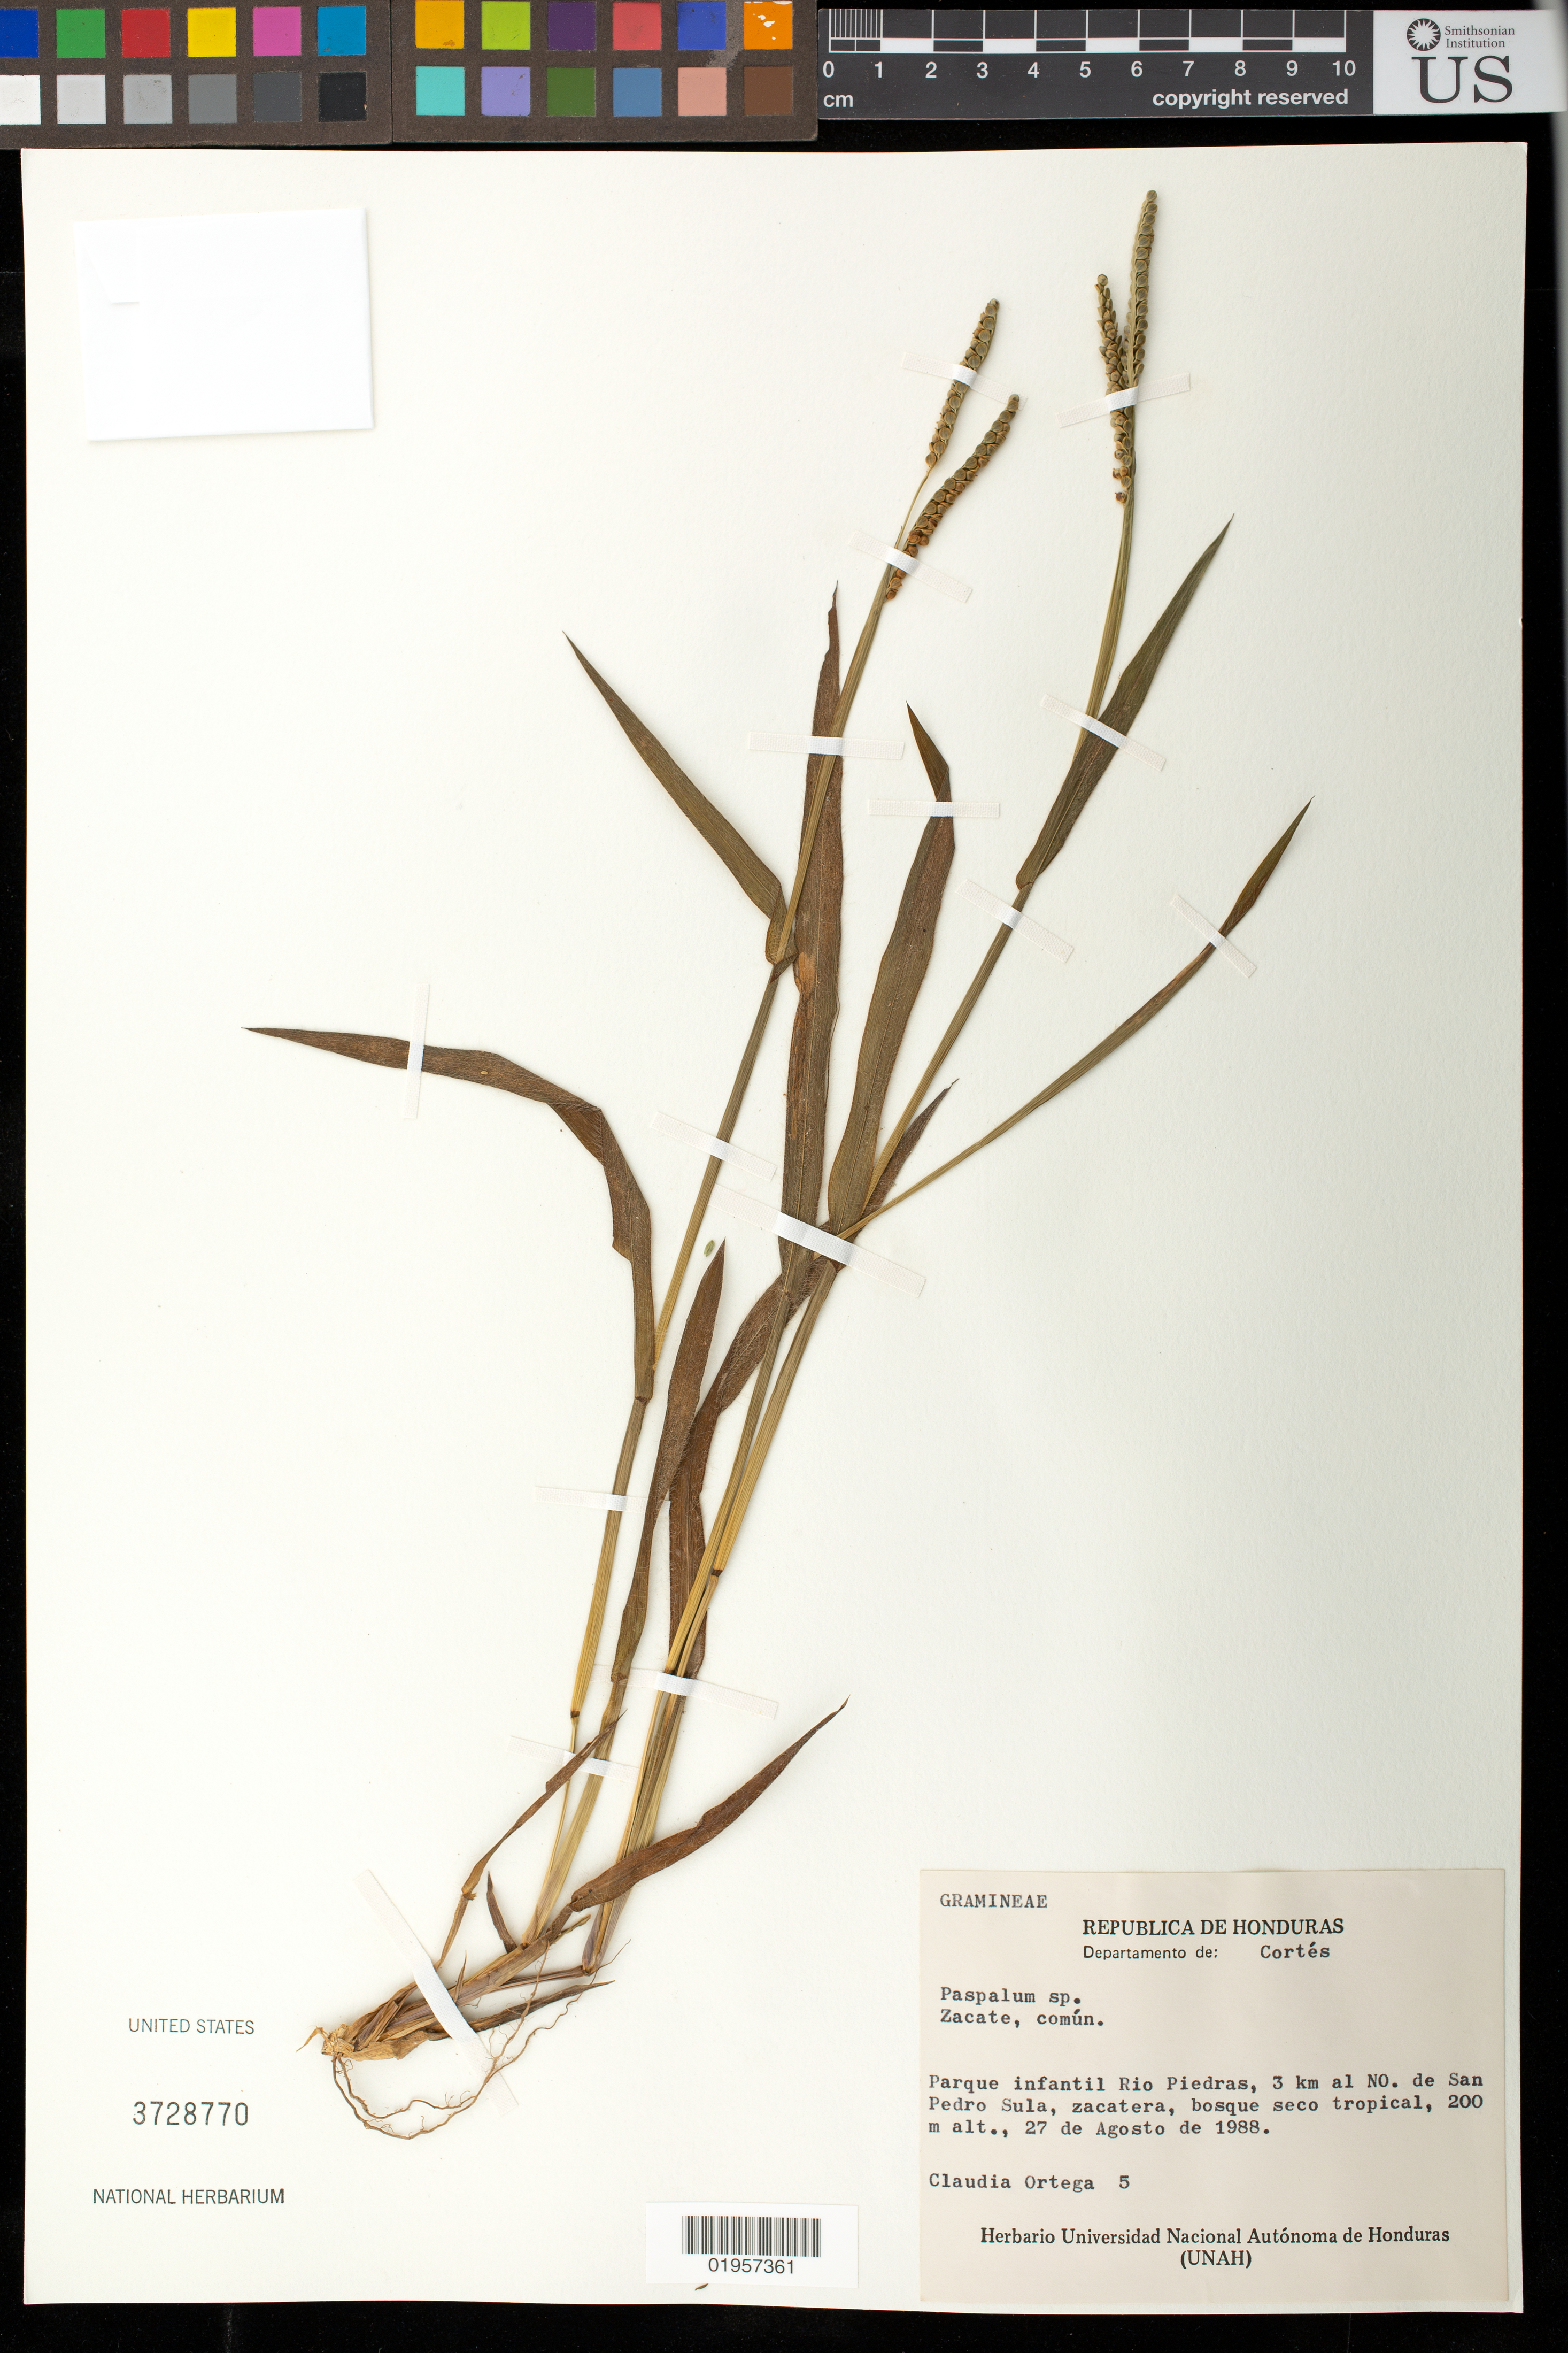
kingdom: Plantae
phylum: Tracheophyta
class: Liliopsida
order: Poales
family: Poaceae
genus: Paspalum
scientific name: Paspalum sp.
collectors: C. Ortega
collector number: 5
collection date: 1988-08-27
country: Honduras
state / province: Cortés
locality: Parque infantil Rio Piedras, 3 km al NO. de Sand Pedro Sula, zacatera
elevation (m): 200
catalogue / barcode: US 3728770